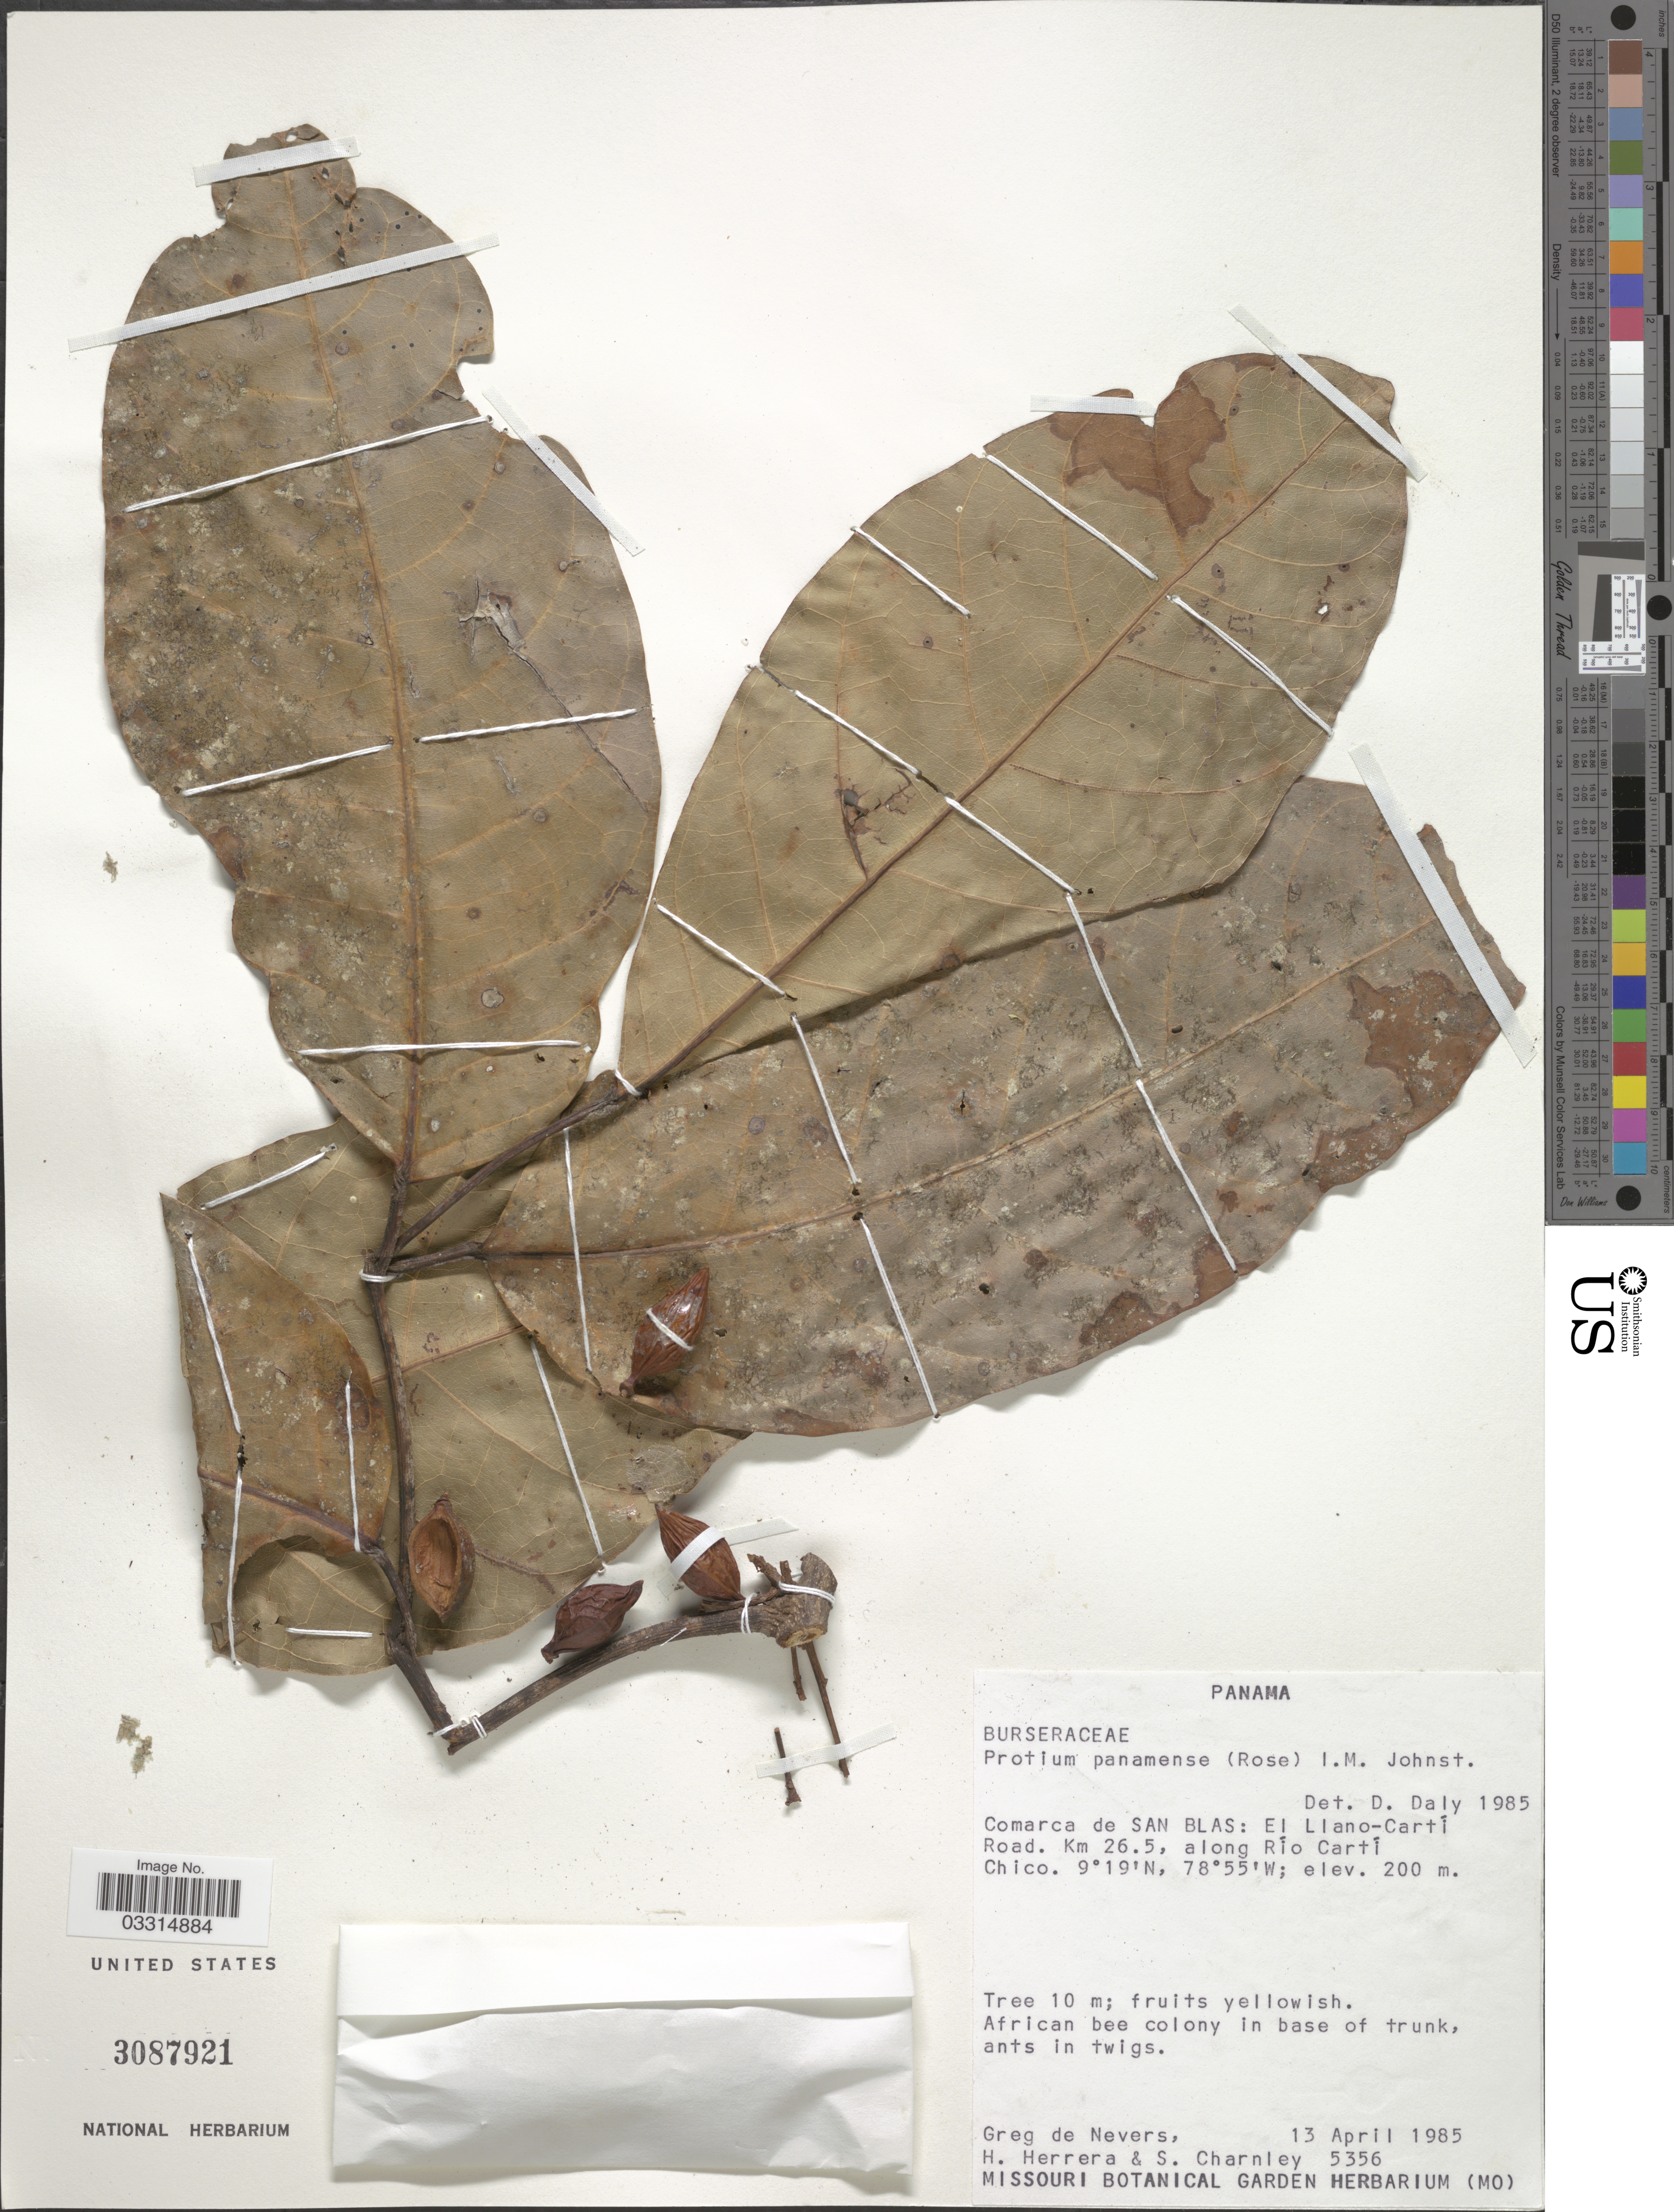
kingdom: Plantae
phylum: Tracheophyta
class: Magnoliopsida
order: Sapindales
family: Burseraceae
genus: Protium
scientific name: Protium panamense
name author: (Rose) I.M. Johnst.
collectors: G. C. de Nevers, H. Herrera & S. Charnley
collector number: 5356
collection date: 1985-04-13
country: Panama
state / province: Kuna Yala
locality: Comarca de San Blas: El Llano-Carti Road. Km 26.5, along Río Cartí Chico.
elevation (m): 200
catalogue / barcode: US 3087921